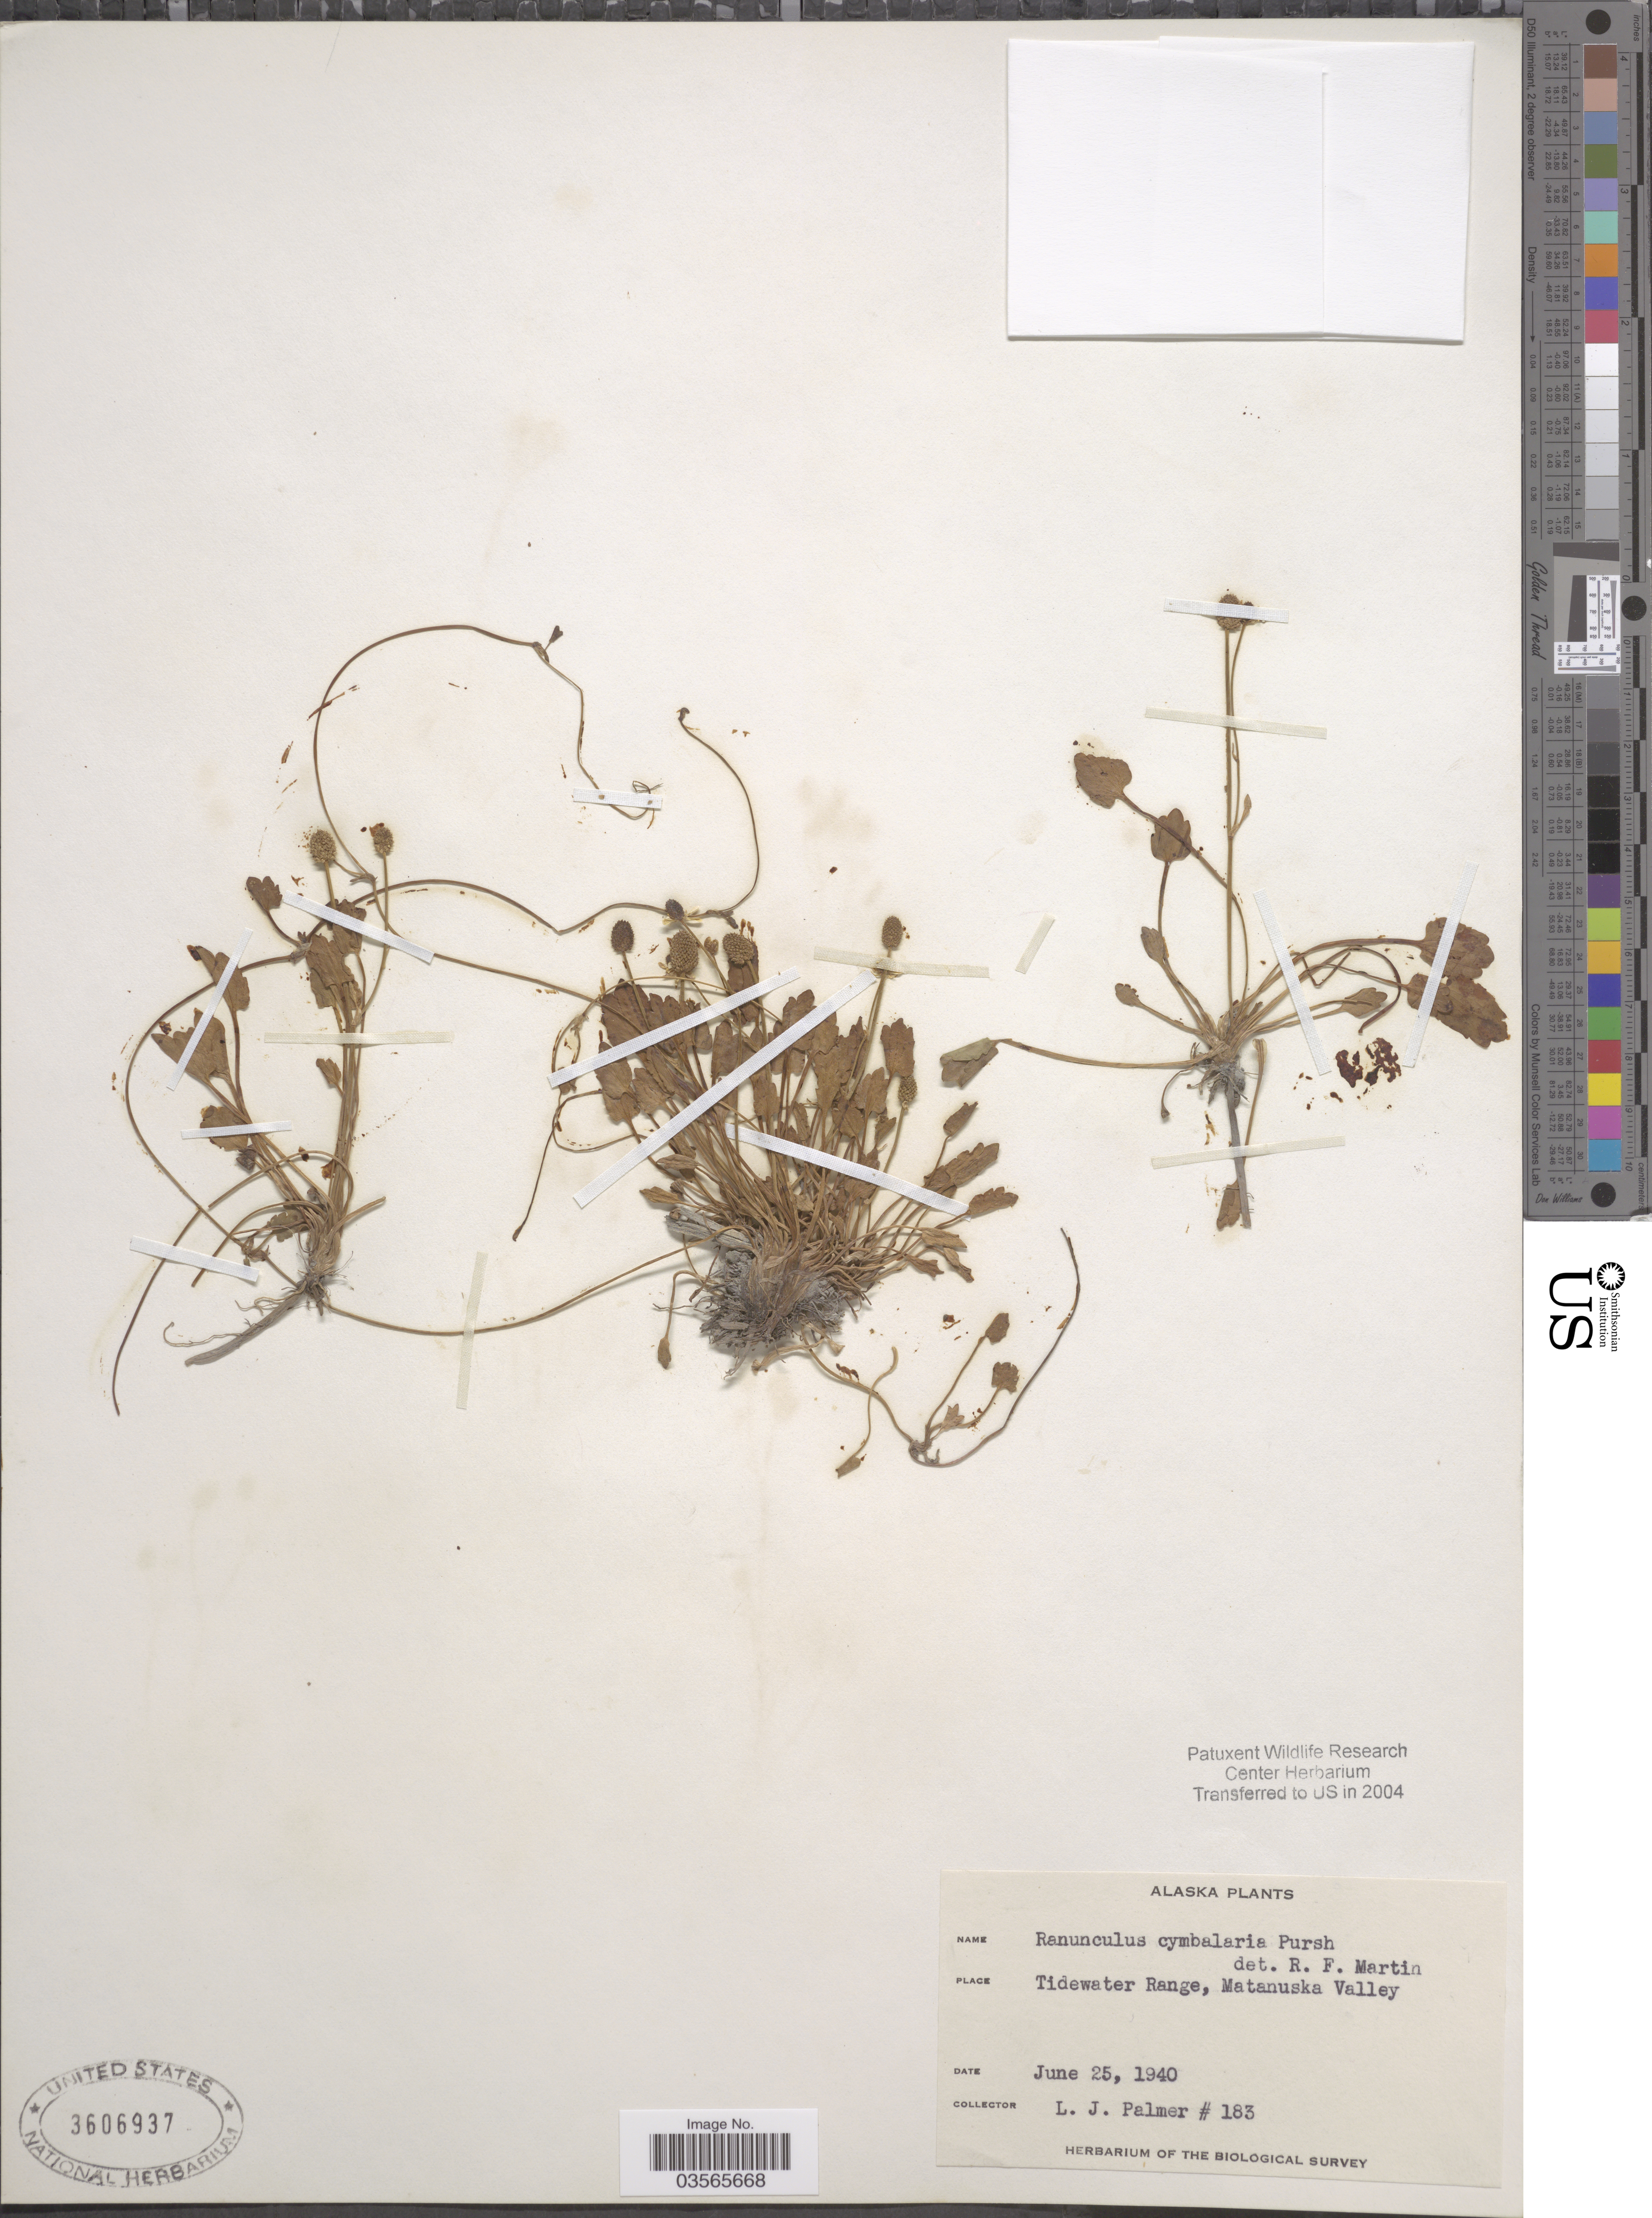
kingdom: Plantae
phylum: Tracheophyta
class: Magnoliopsida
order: Ranunculales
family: Ranunculaceae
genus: Halerpestes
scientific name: Halerpestes cymbalaria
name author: (Pursh) Greene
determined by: Strong, M. T., (US), Smithsonian Institution - National Museum of Natural History (UNITED STATES)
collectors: L. J. Palmer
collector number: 183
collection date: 1940-06-25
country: United States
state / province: Alaska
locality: Tidewater Range, Matanuska Valley.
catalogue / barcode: US 3606937